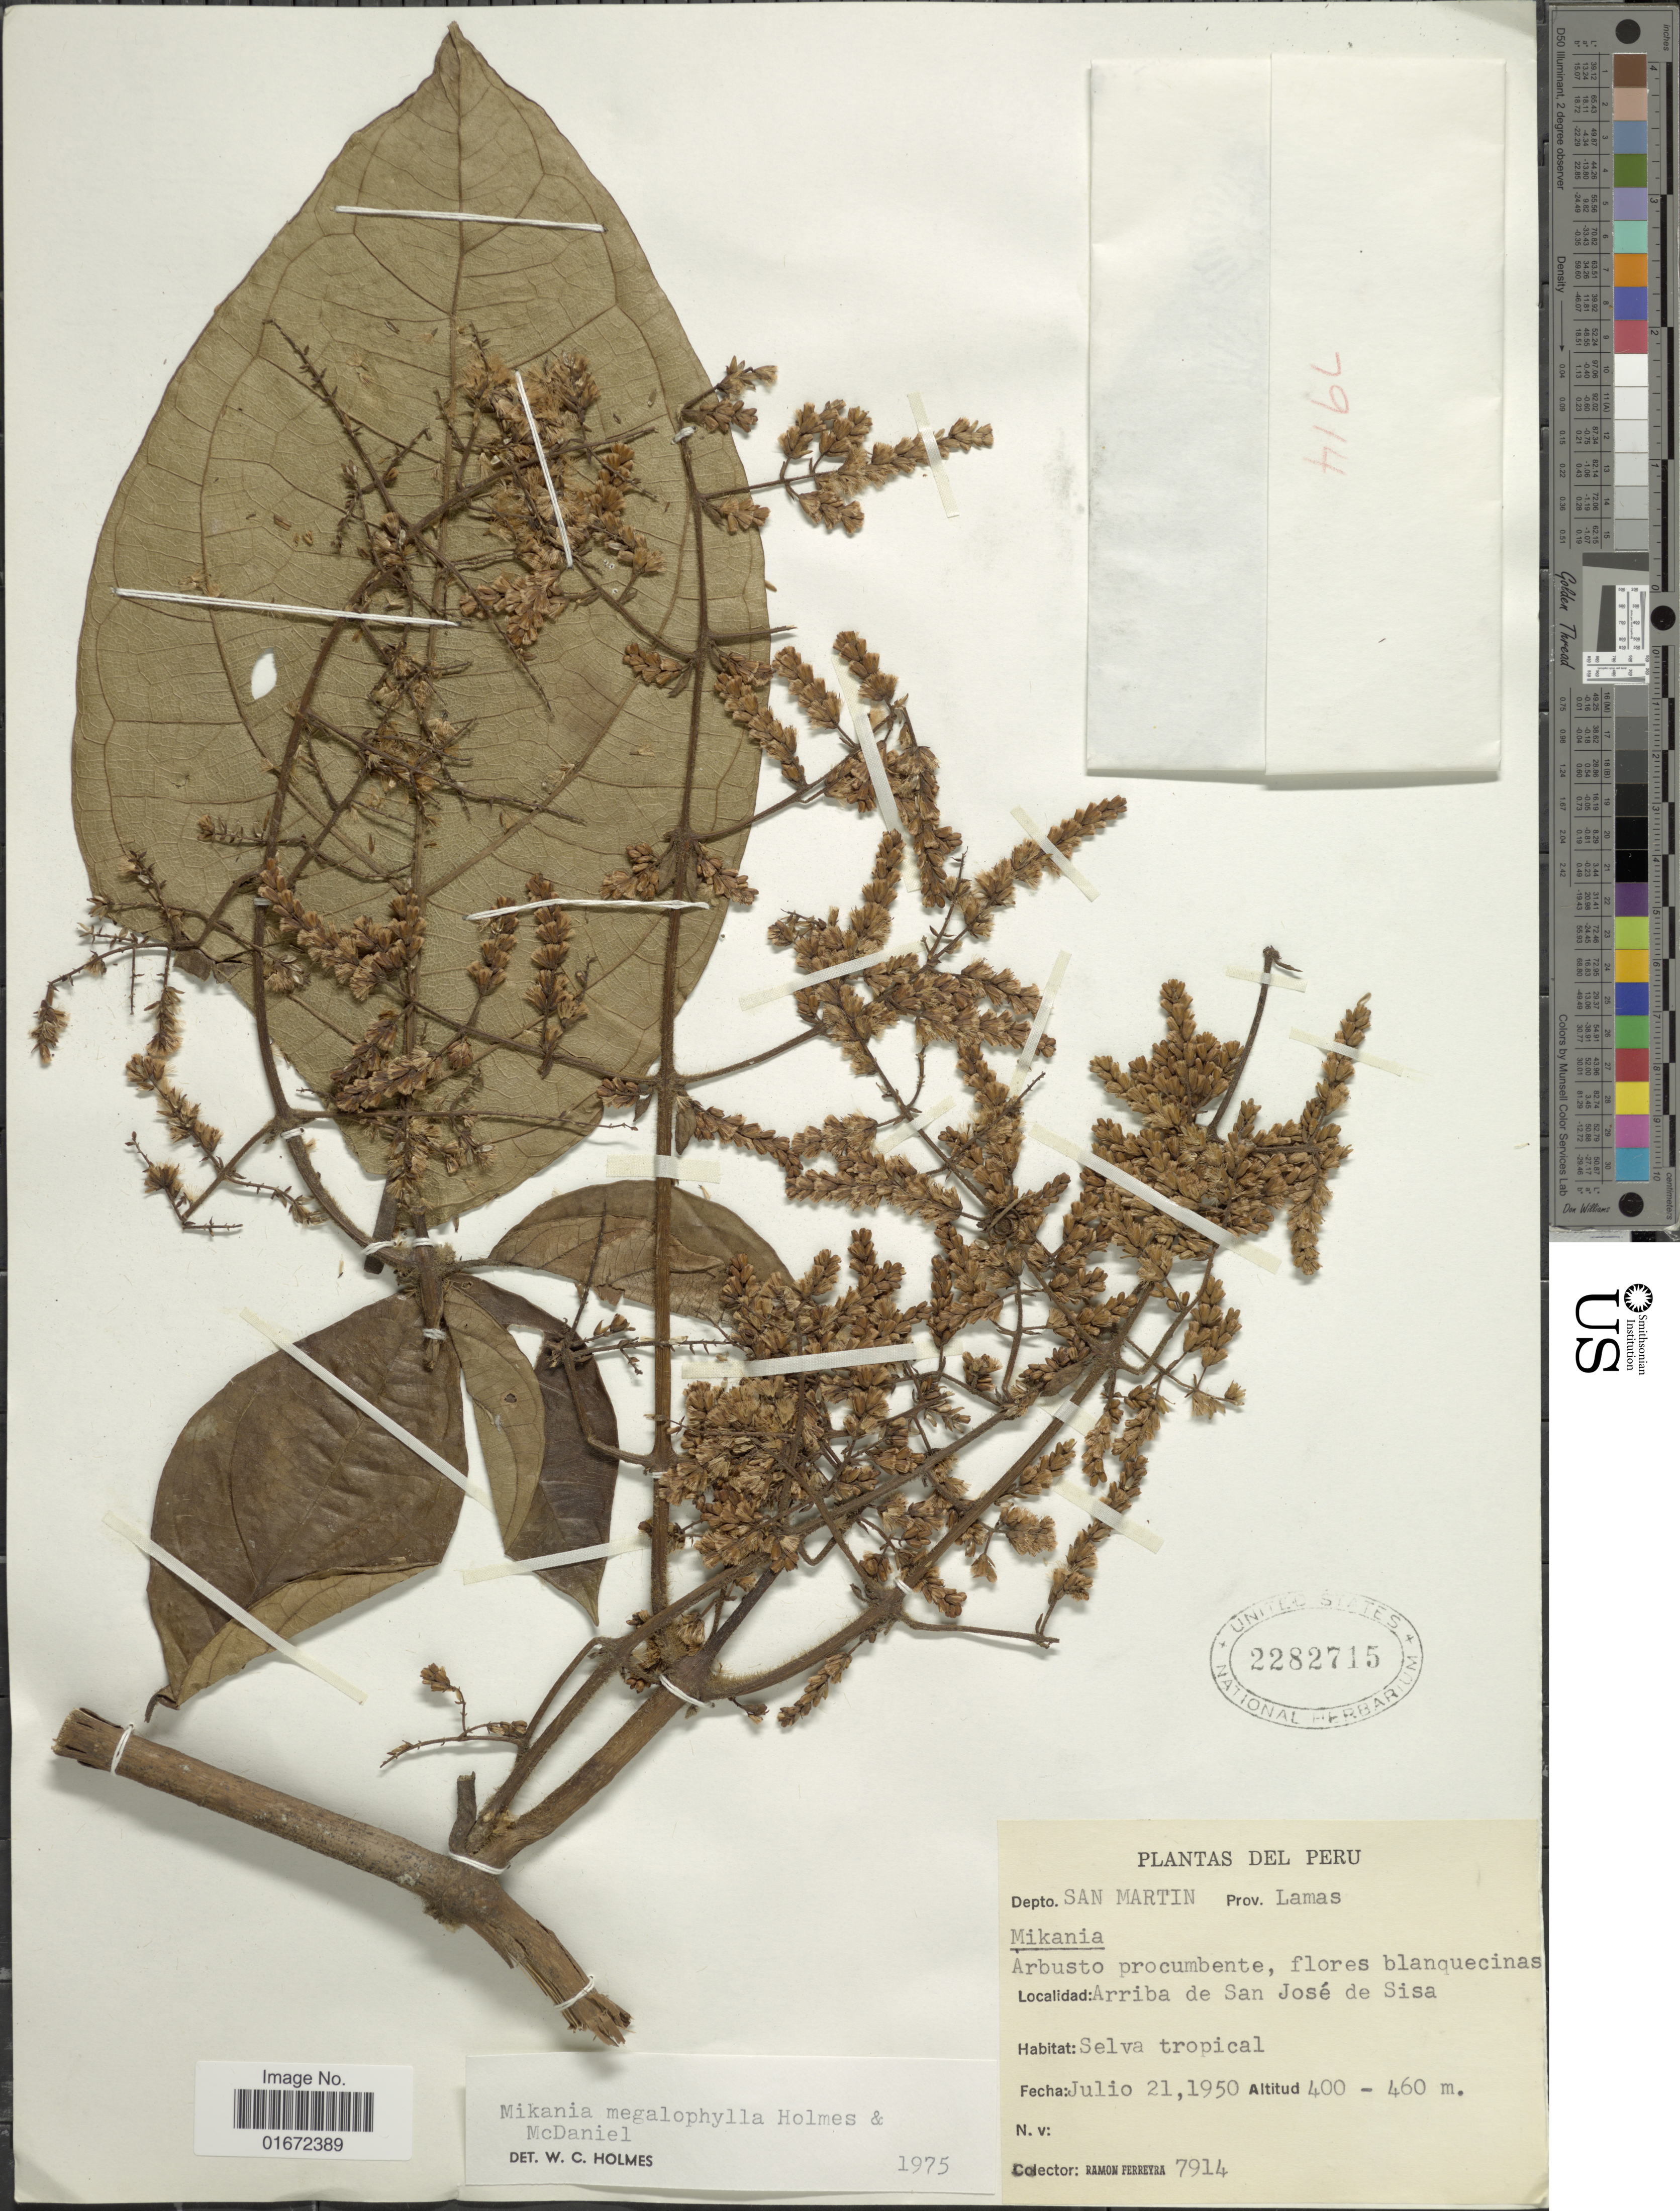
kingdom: Plantae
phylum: Tracheophyta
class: Magnoliopsida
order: Asterales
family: Asteraceae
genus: Mikania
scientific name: Mikania megalophylla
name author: W.C. Holmes & McDaniel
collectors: R. A. Ferreyra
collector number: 7914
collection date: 1950-07-21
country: Peru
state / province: San Martín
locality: Depto. San Martin. Prov. Lamas. Arriba de San José de Sisa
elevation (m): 400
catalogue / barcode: US 2282715